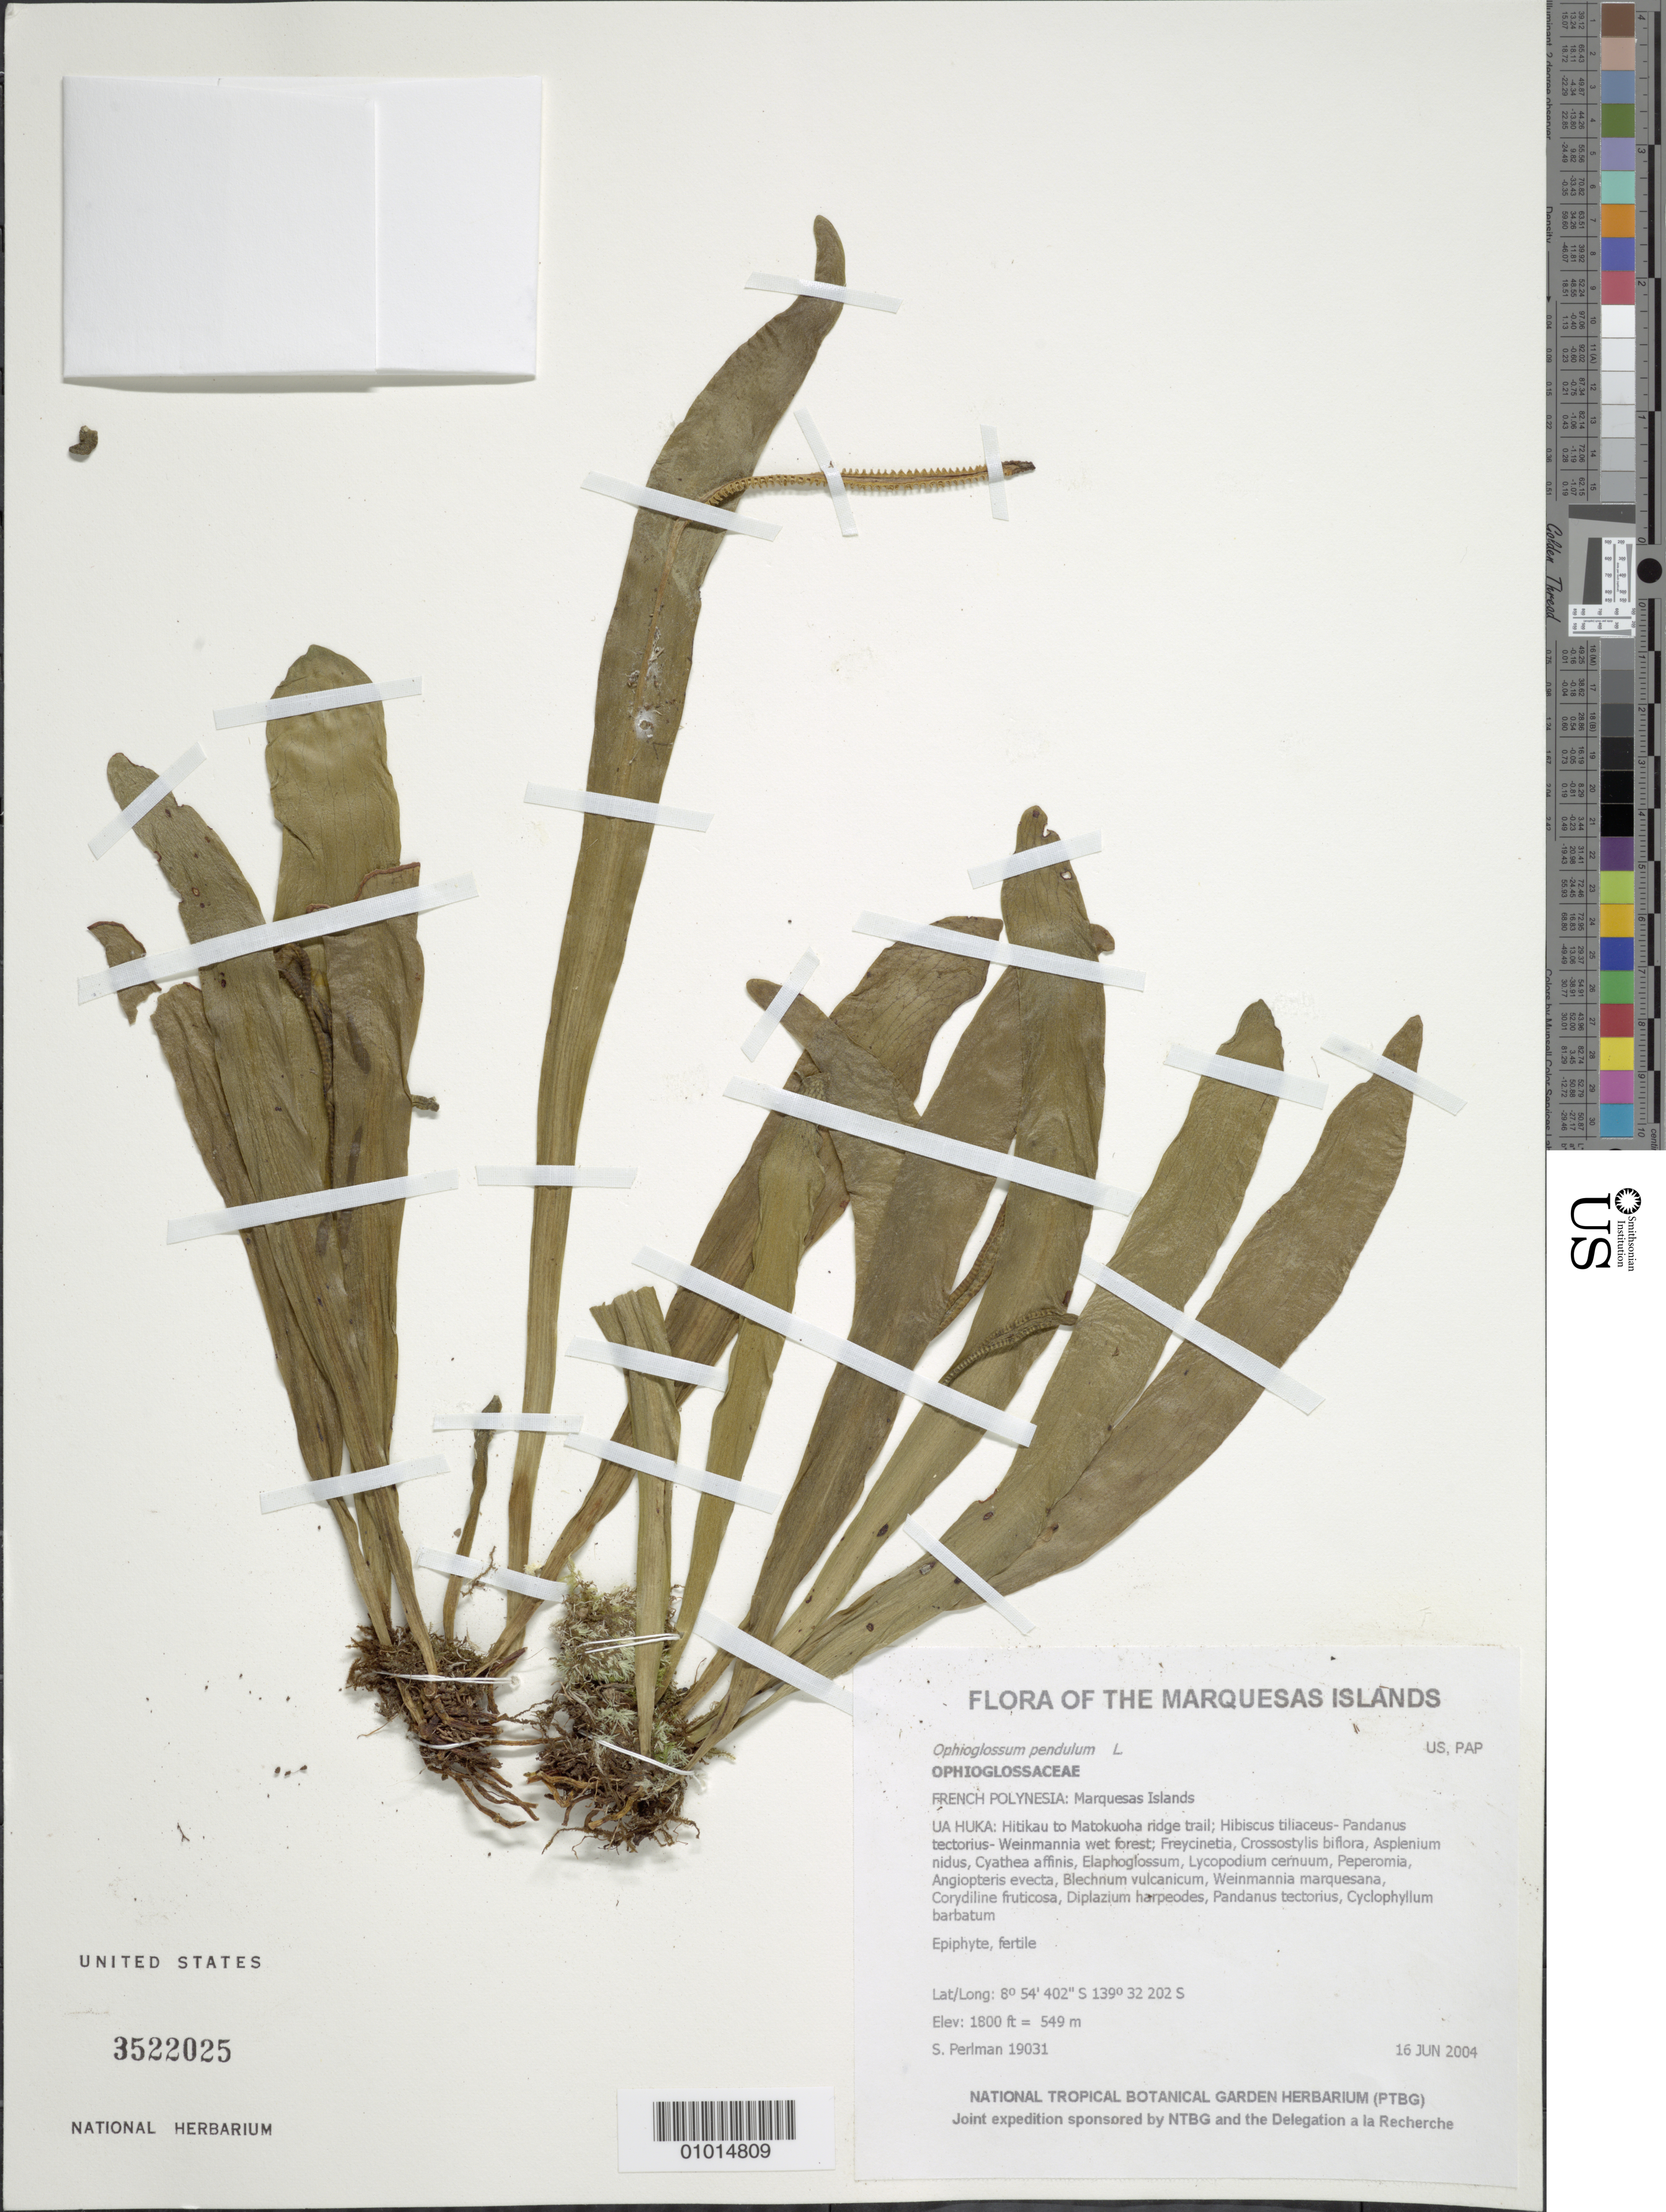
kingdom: Plantae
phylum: Tracheophyta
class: Polypodiopsida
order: Ophioglossales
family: Ophioglossaceae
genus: Ophioderma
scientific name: Ophioderma pendulum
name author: (L.) C. Presl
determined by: Wagner, W. L., (BOT), Smithsonian Institution - National Museum of Natural History (UNITED STATES)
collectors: S. P. Perlman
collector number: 19031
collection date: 2004-06-16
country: French Polynesia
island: Ua Huka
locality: Hitikau to Matokuoha ridge trail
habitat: Hibiscus tiliaceus - Pandanus tectorius - Weinmannia wet forest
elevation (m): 549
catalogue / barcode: US 3522025